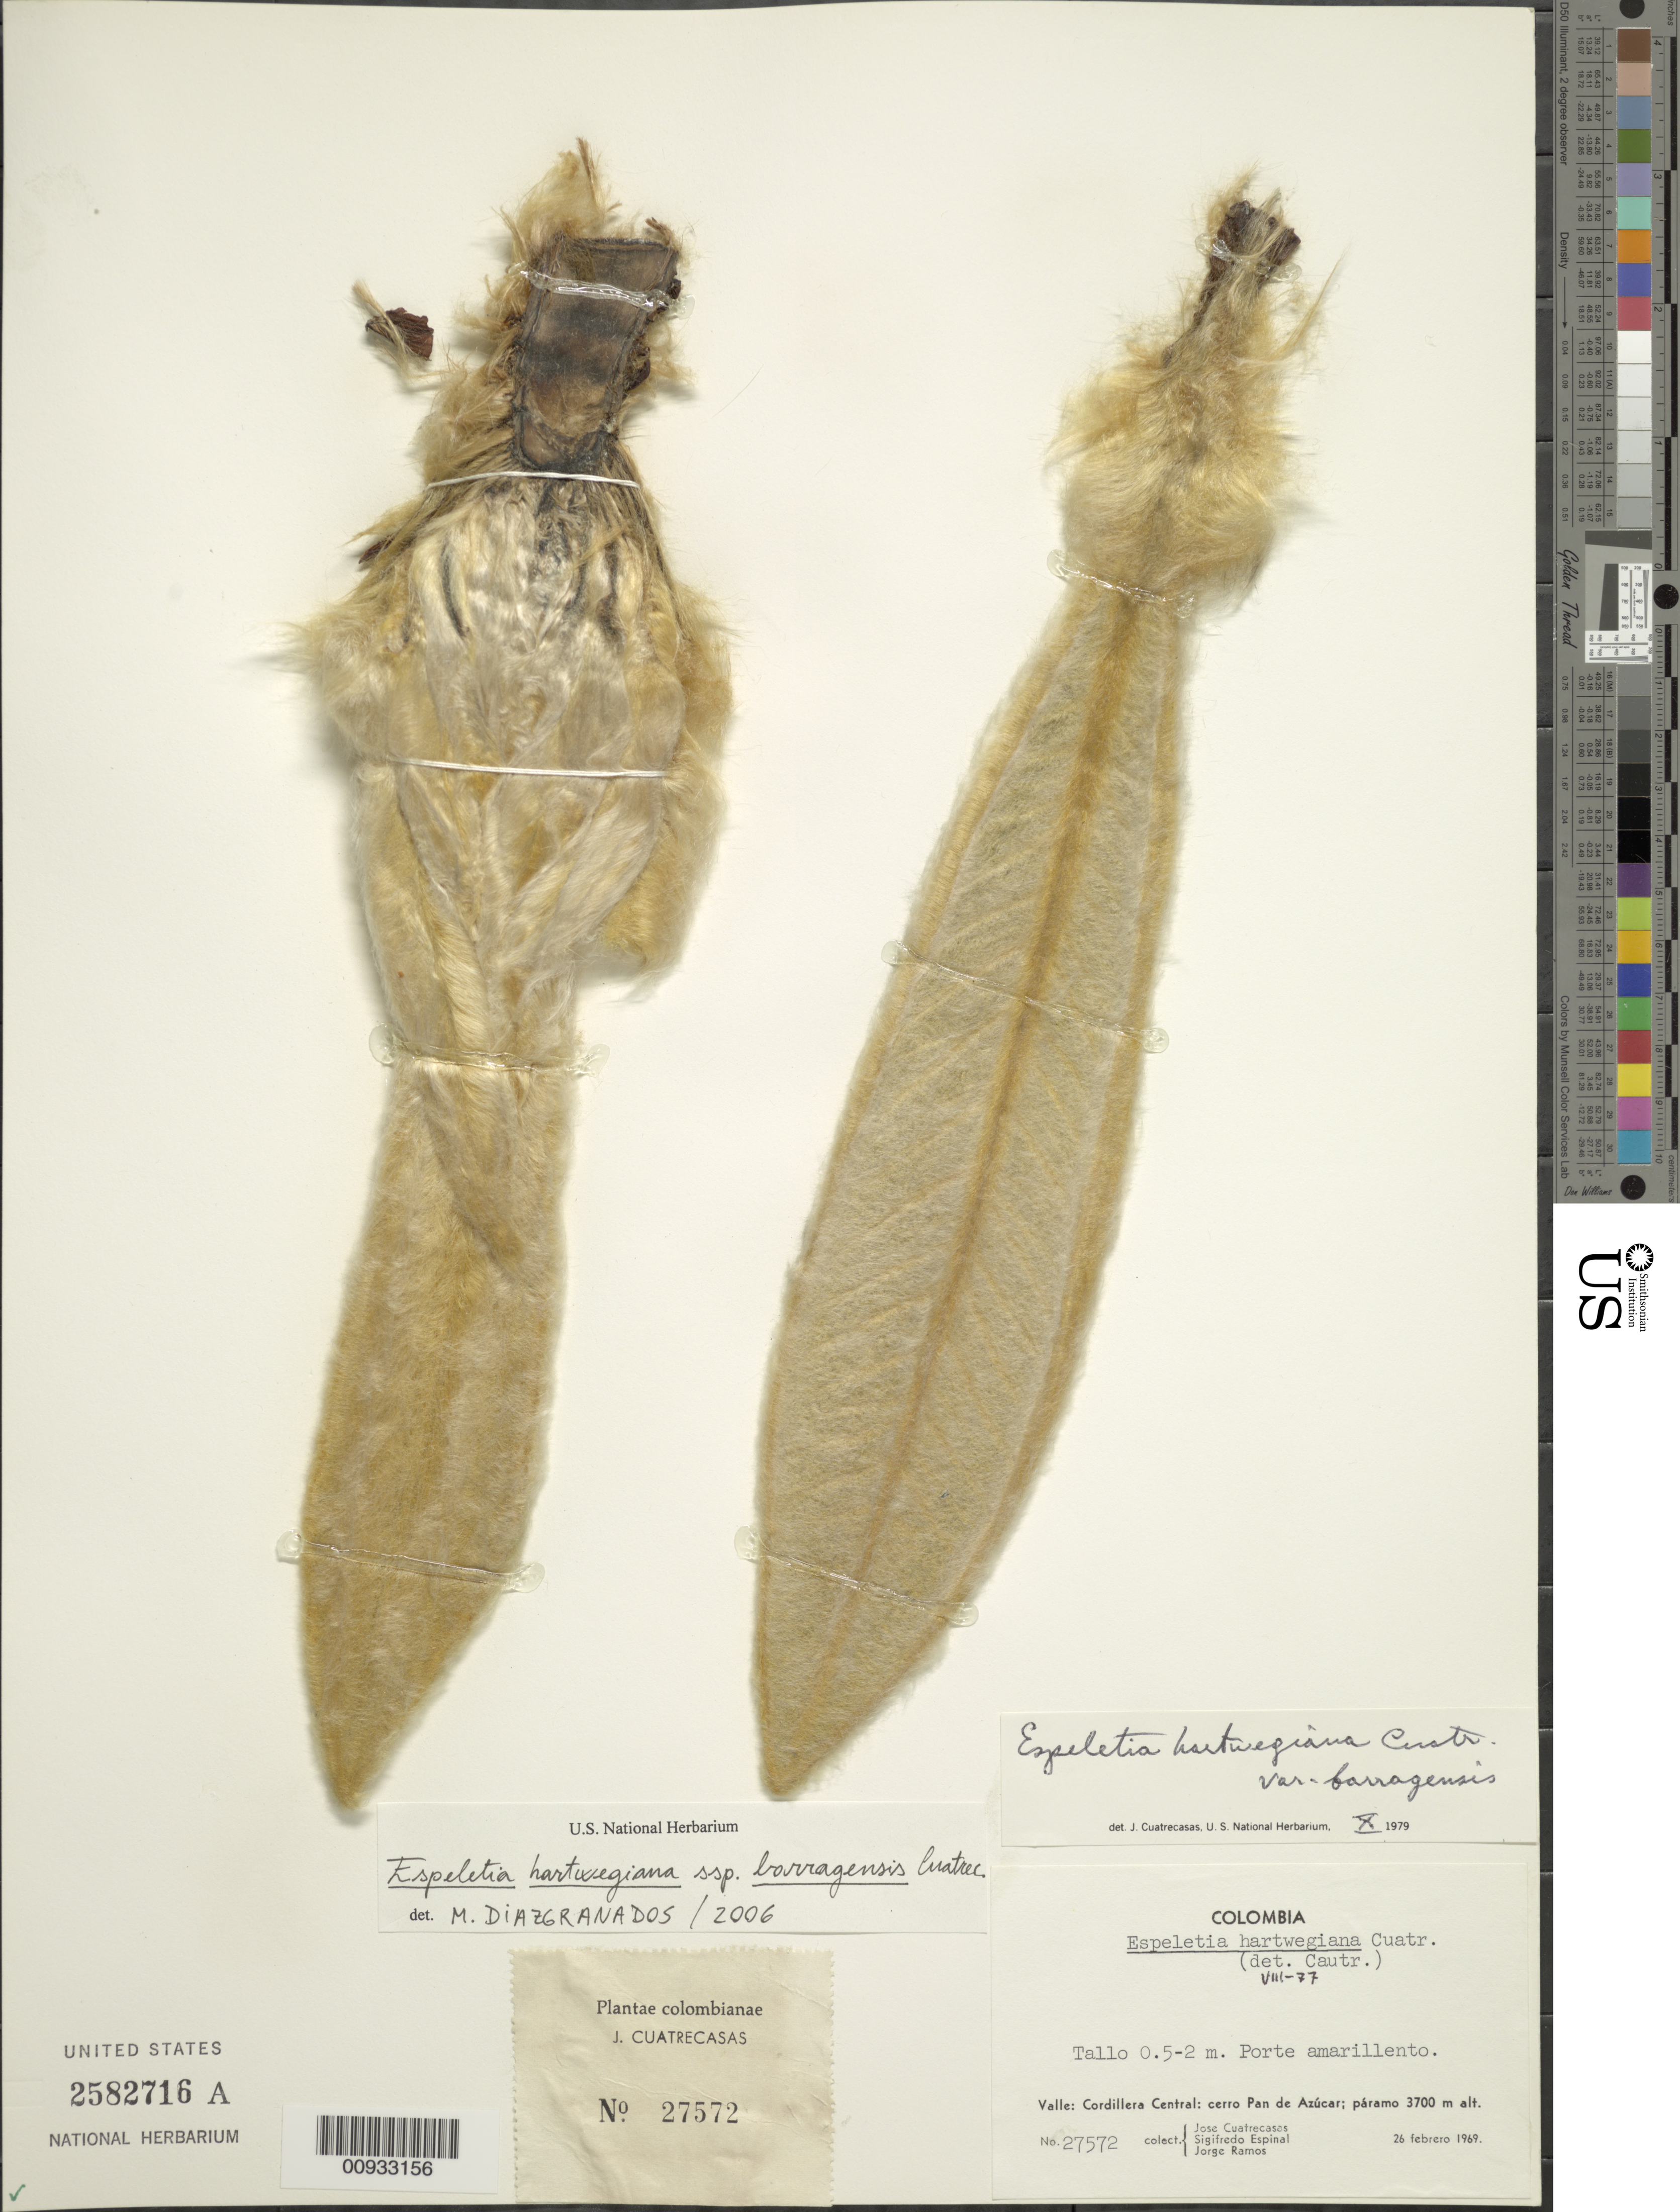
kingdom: Plantae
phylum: Tracheophyta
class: Magnoliopsida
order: Asterales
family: Asteraceae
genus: Espeletia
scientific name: Espeletia hartwegiana subsp. barragensis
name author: Cuatrec.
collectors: J. Cuatrecasas, S. T. Espinal & J. Ramos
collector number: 27572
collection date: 1969-02-26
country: Colombia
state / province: Valle del Cauca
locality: Valle: Cordillera Central: cerro Pan de Azucar; paramo.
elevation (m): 3700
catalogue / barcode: US 2582716A